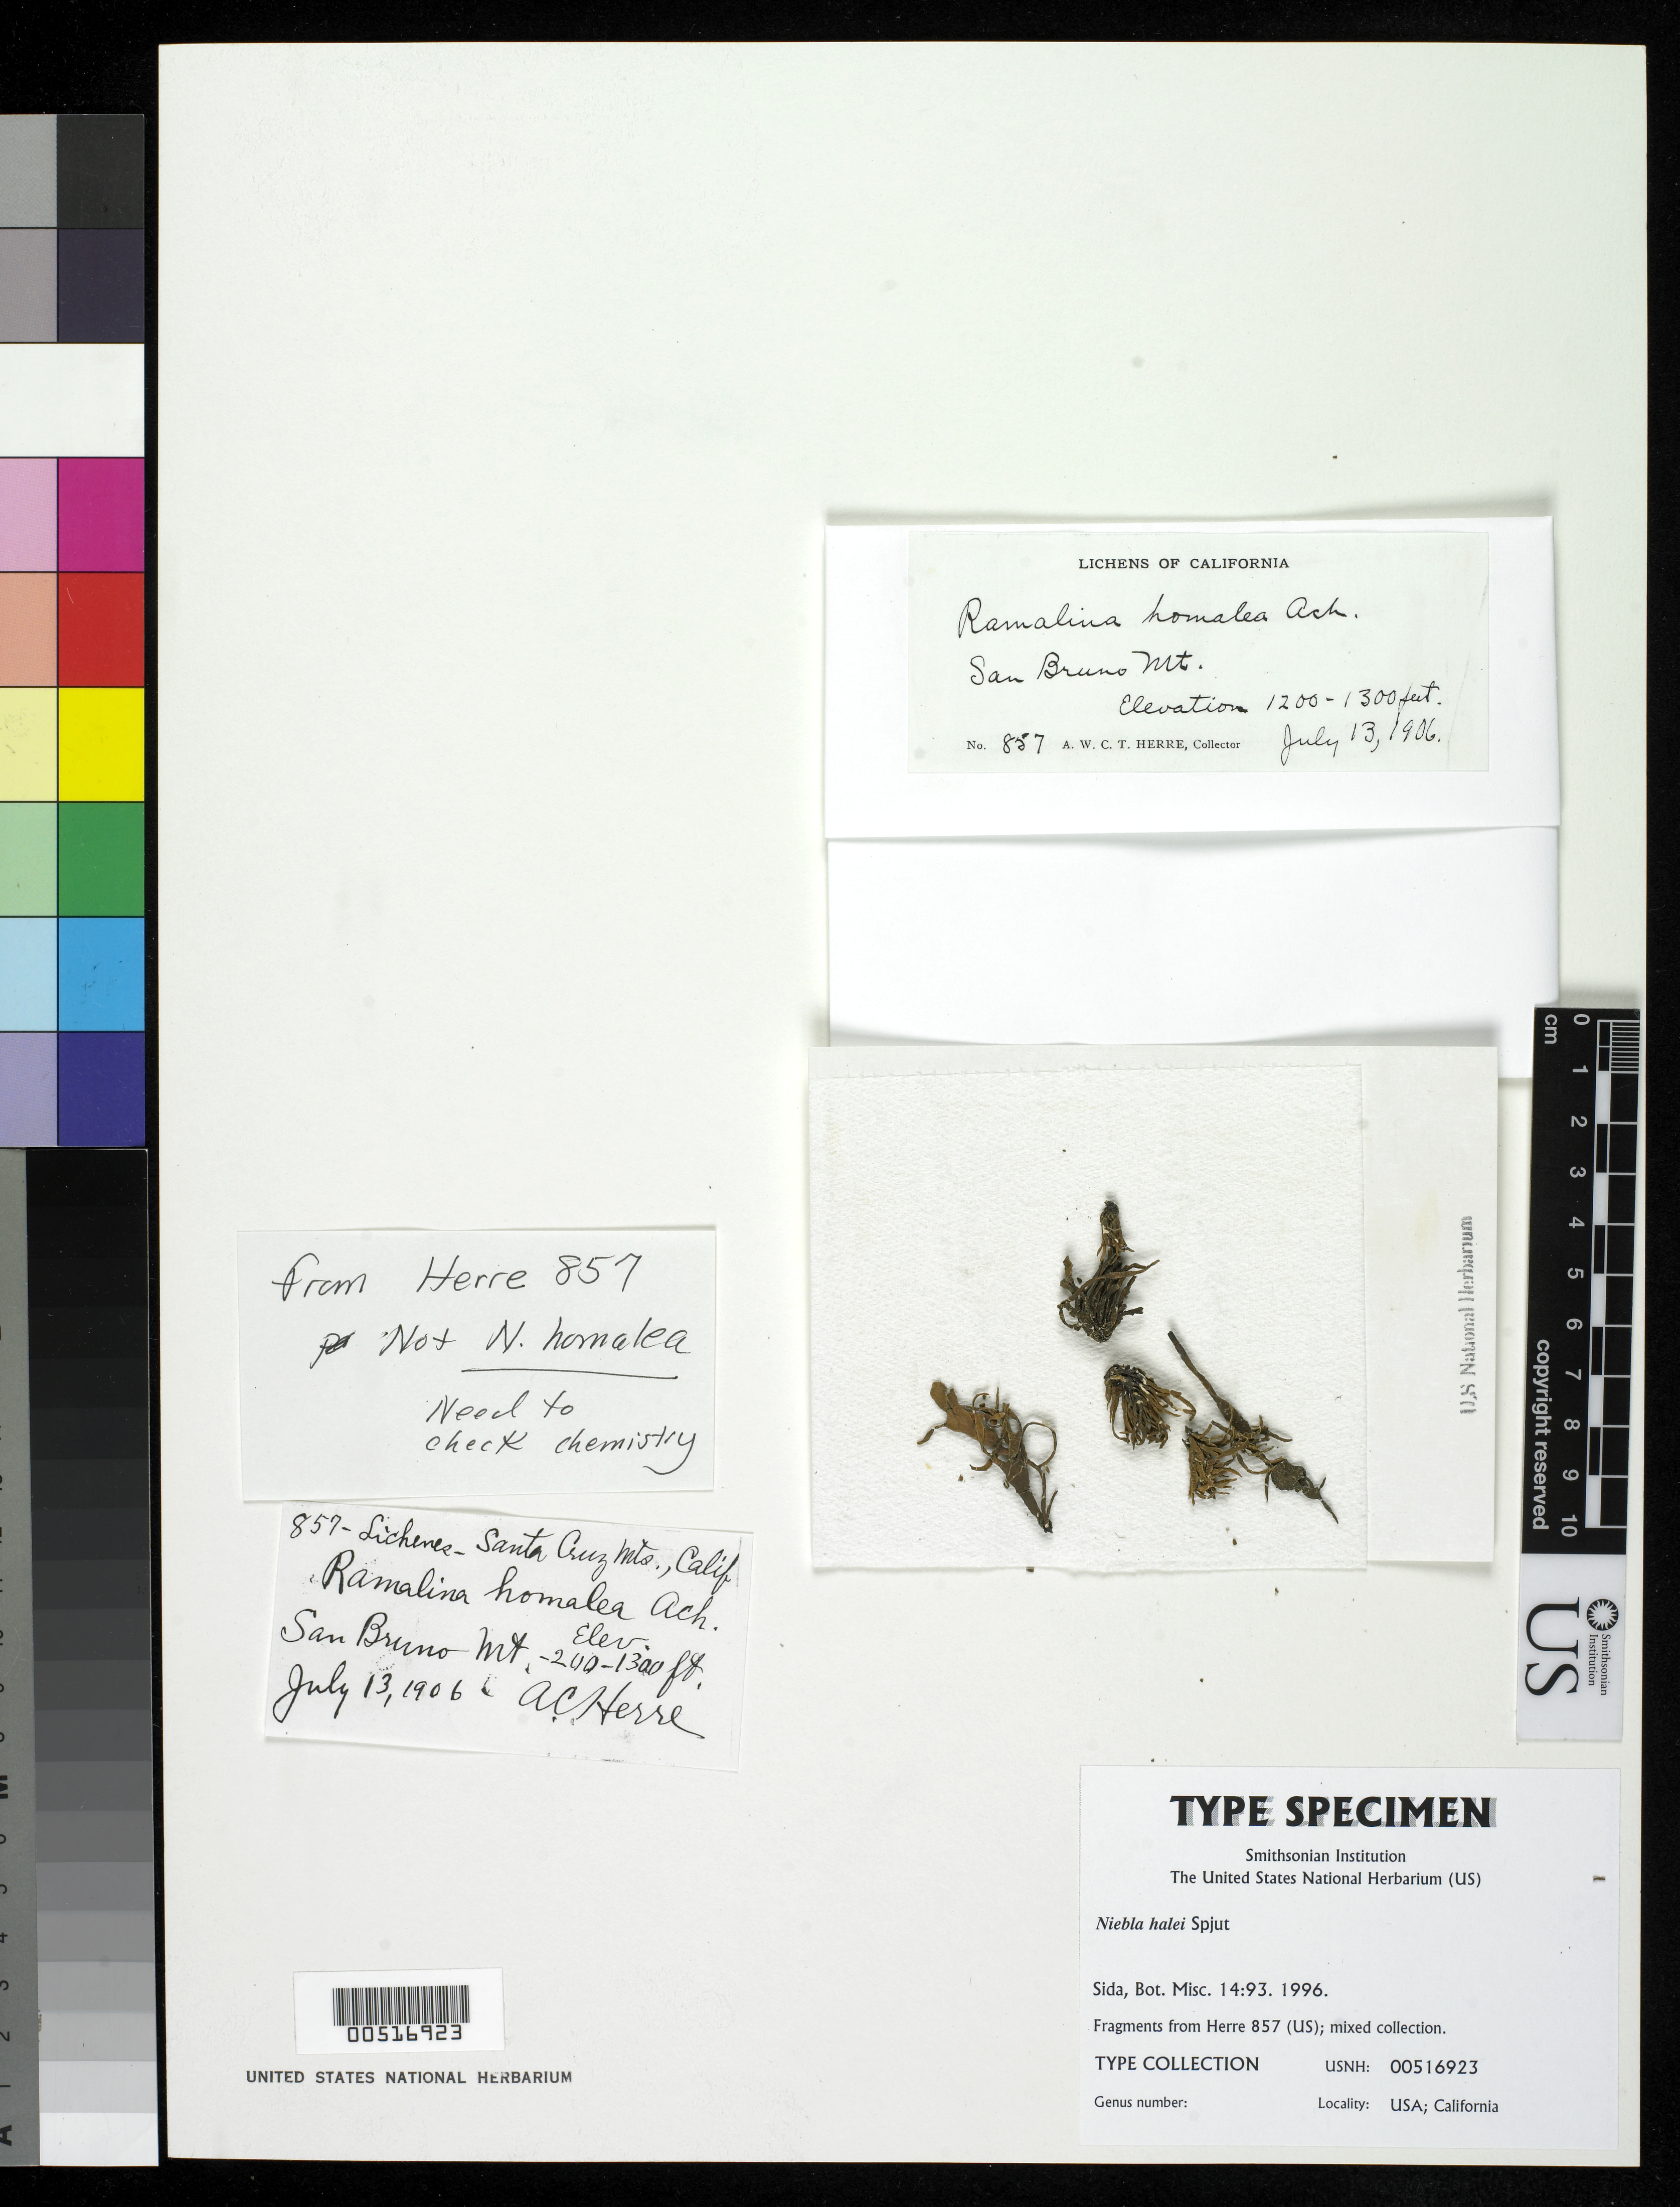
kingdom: Fungi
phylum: Ascomycota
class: Lecanoromycetes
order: Lecanorales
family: Ramalinaceae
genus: Ramalina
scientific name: Ramalina homalea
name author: Ach.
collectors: A. W. Herre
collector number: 857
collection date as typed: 13 Jul 1906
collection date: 1906-07-13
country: United States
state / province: California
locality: San Bruno Mountain.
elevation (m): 3658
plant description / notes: This is NOT N. halei Spjut. Herre 857 is a mixed collection. Spjut seems to have split this collection into 4 packets, and this collection represents some other Niebla sp. The Holotype of Niebla halei is Herre 857 at COLO (L74400).